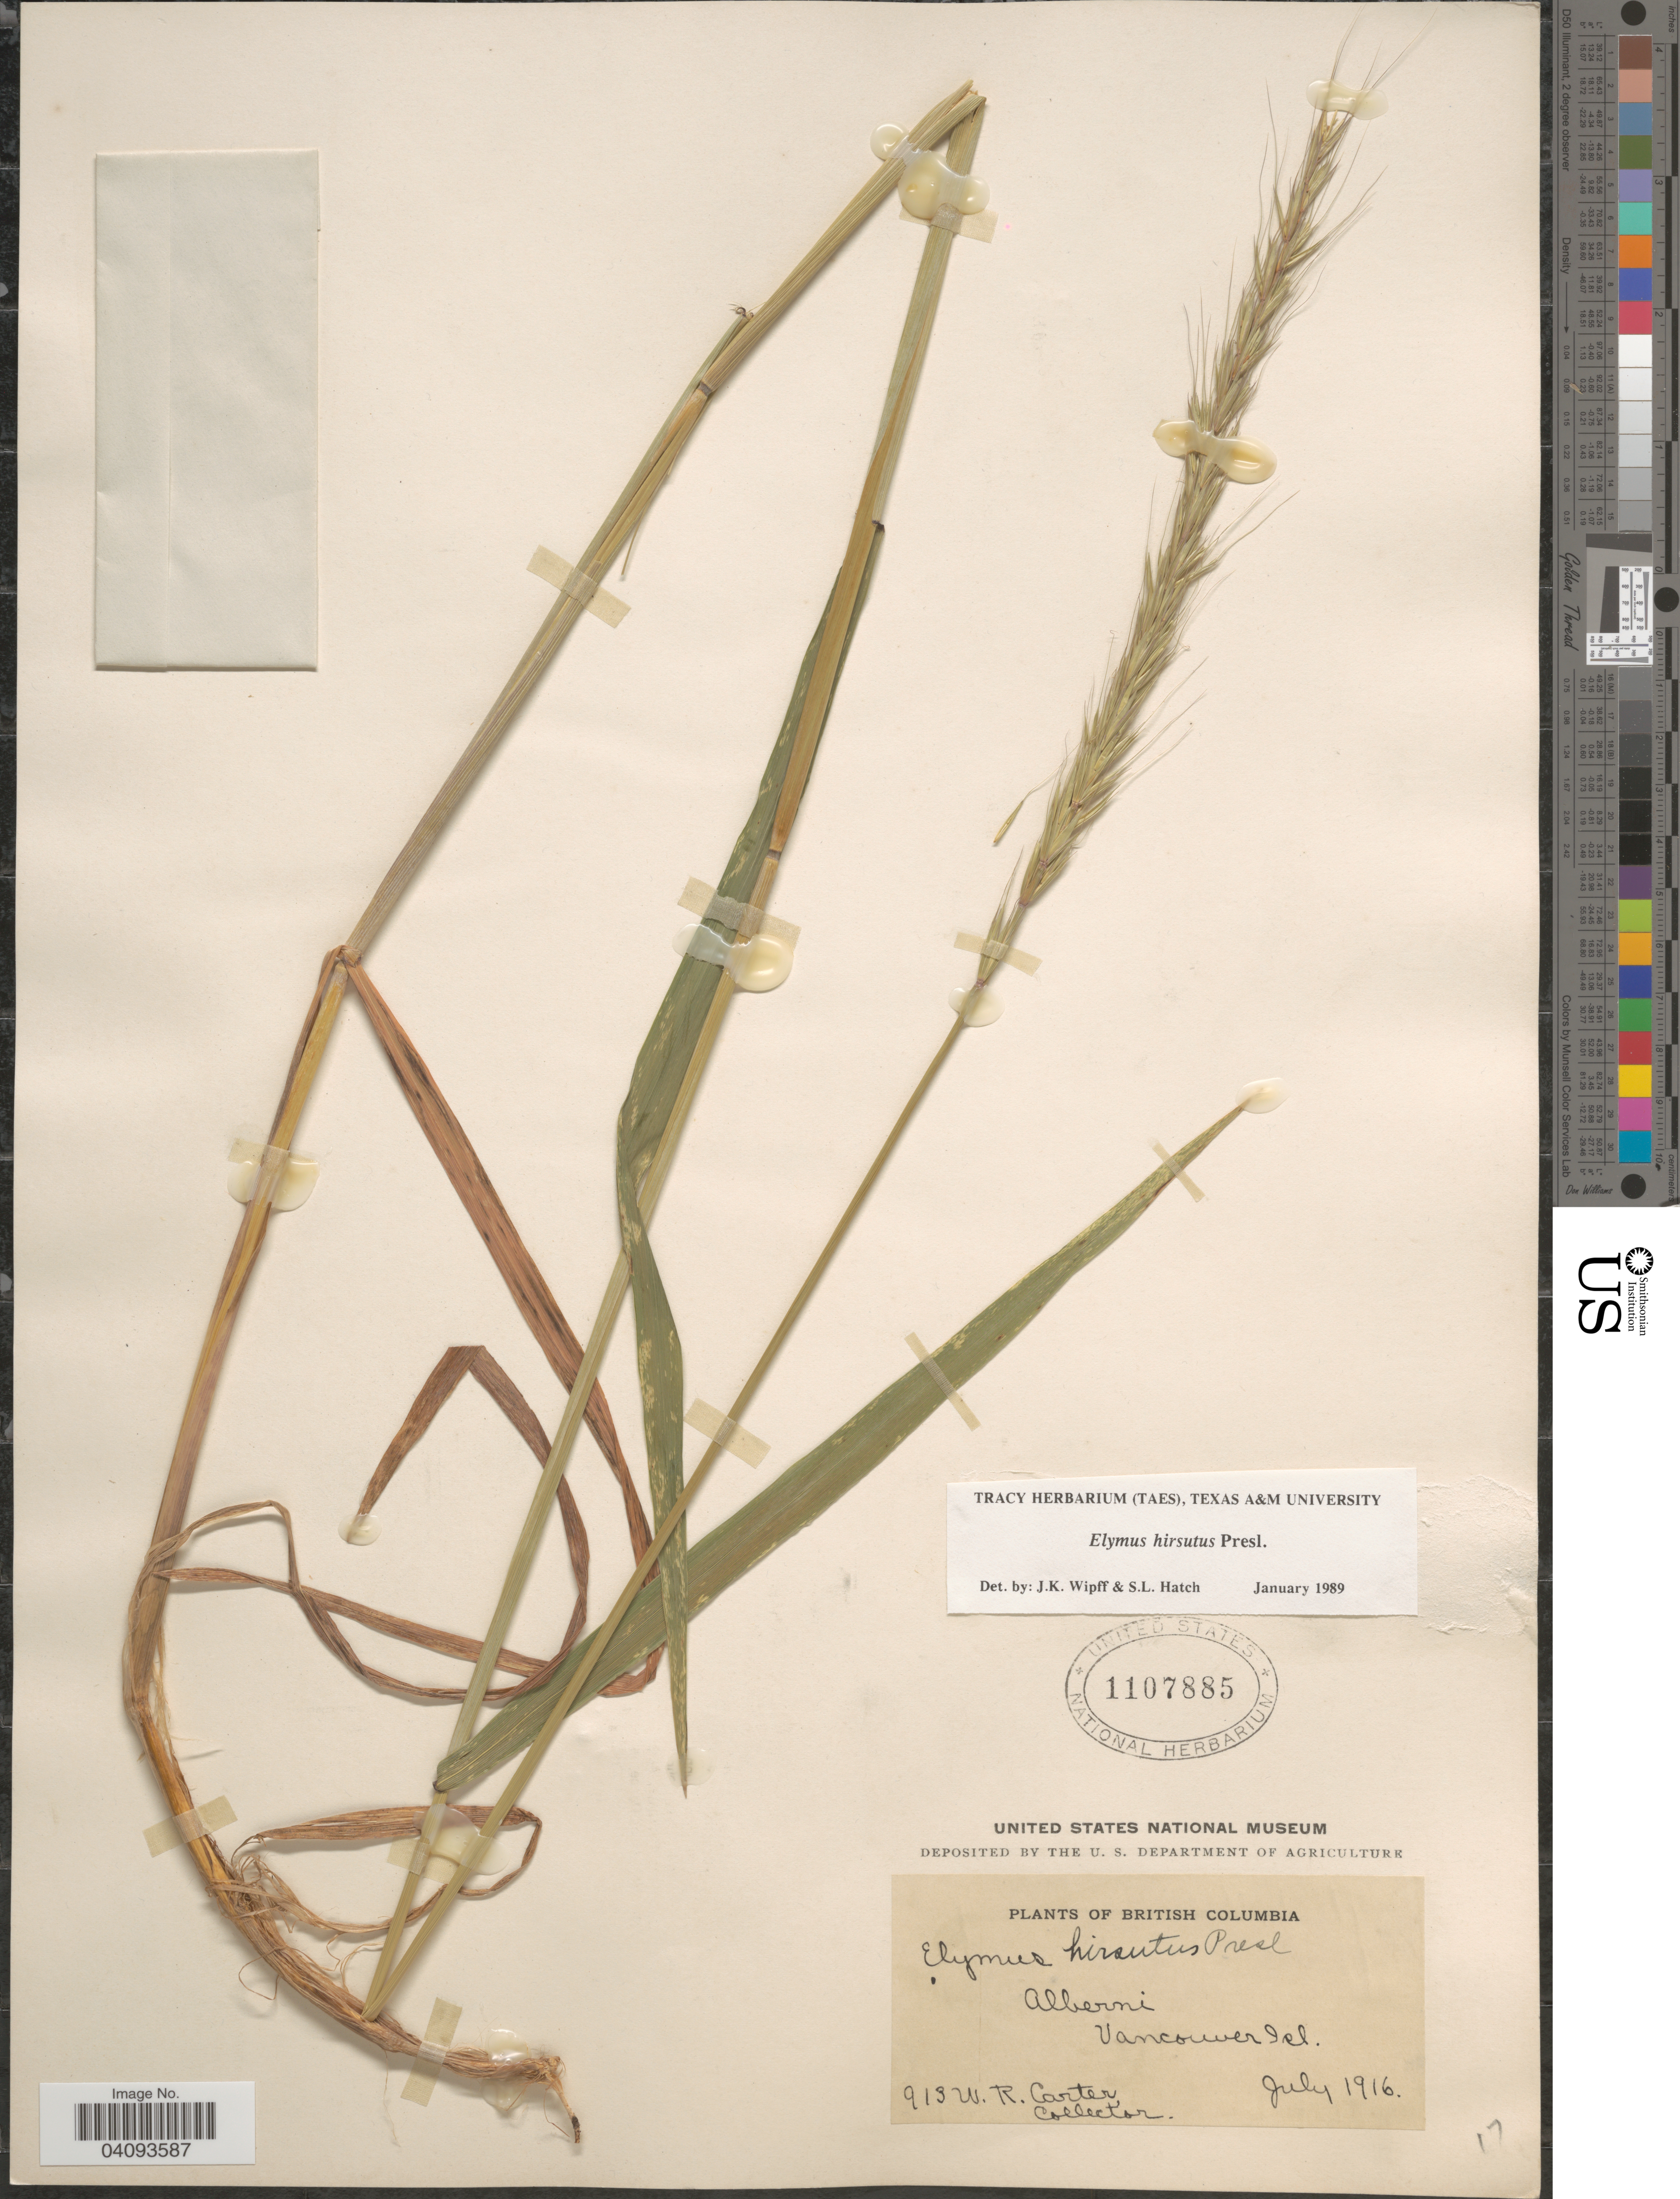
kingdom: Plantae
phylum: Tracheophyta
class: Liliopsida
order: Poales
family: Poaceae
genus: Elymus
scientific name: Elymus hirsutus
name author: J. Presl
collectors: W. R. Carter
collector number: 913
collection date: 1916-07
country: Canada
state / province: British Columbia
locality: Alberni. Vancouver Isl.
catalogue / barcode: US 1107885